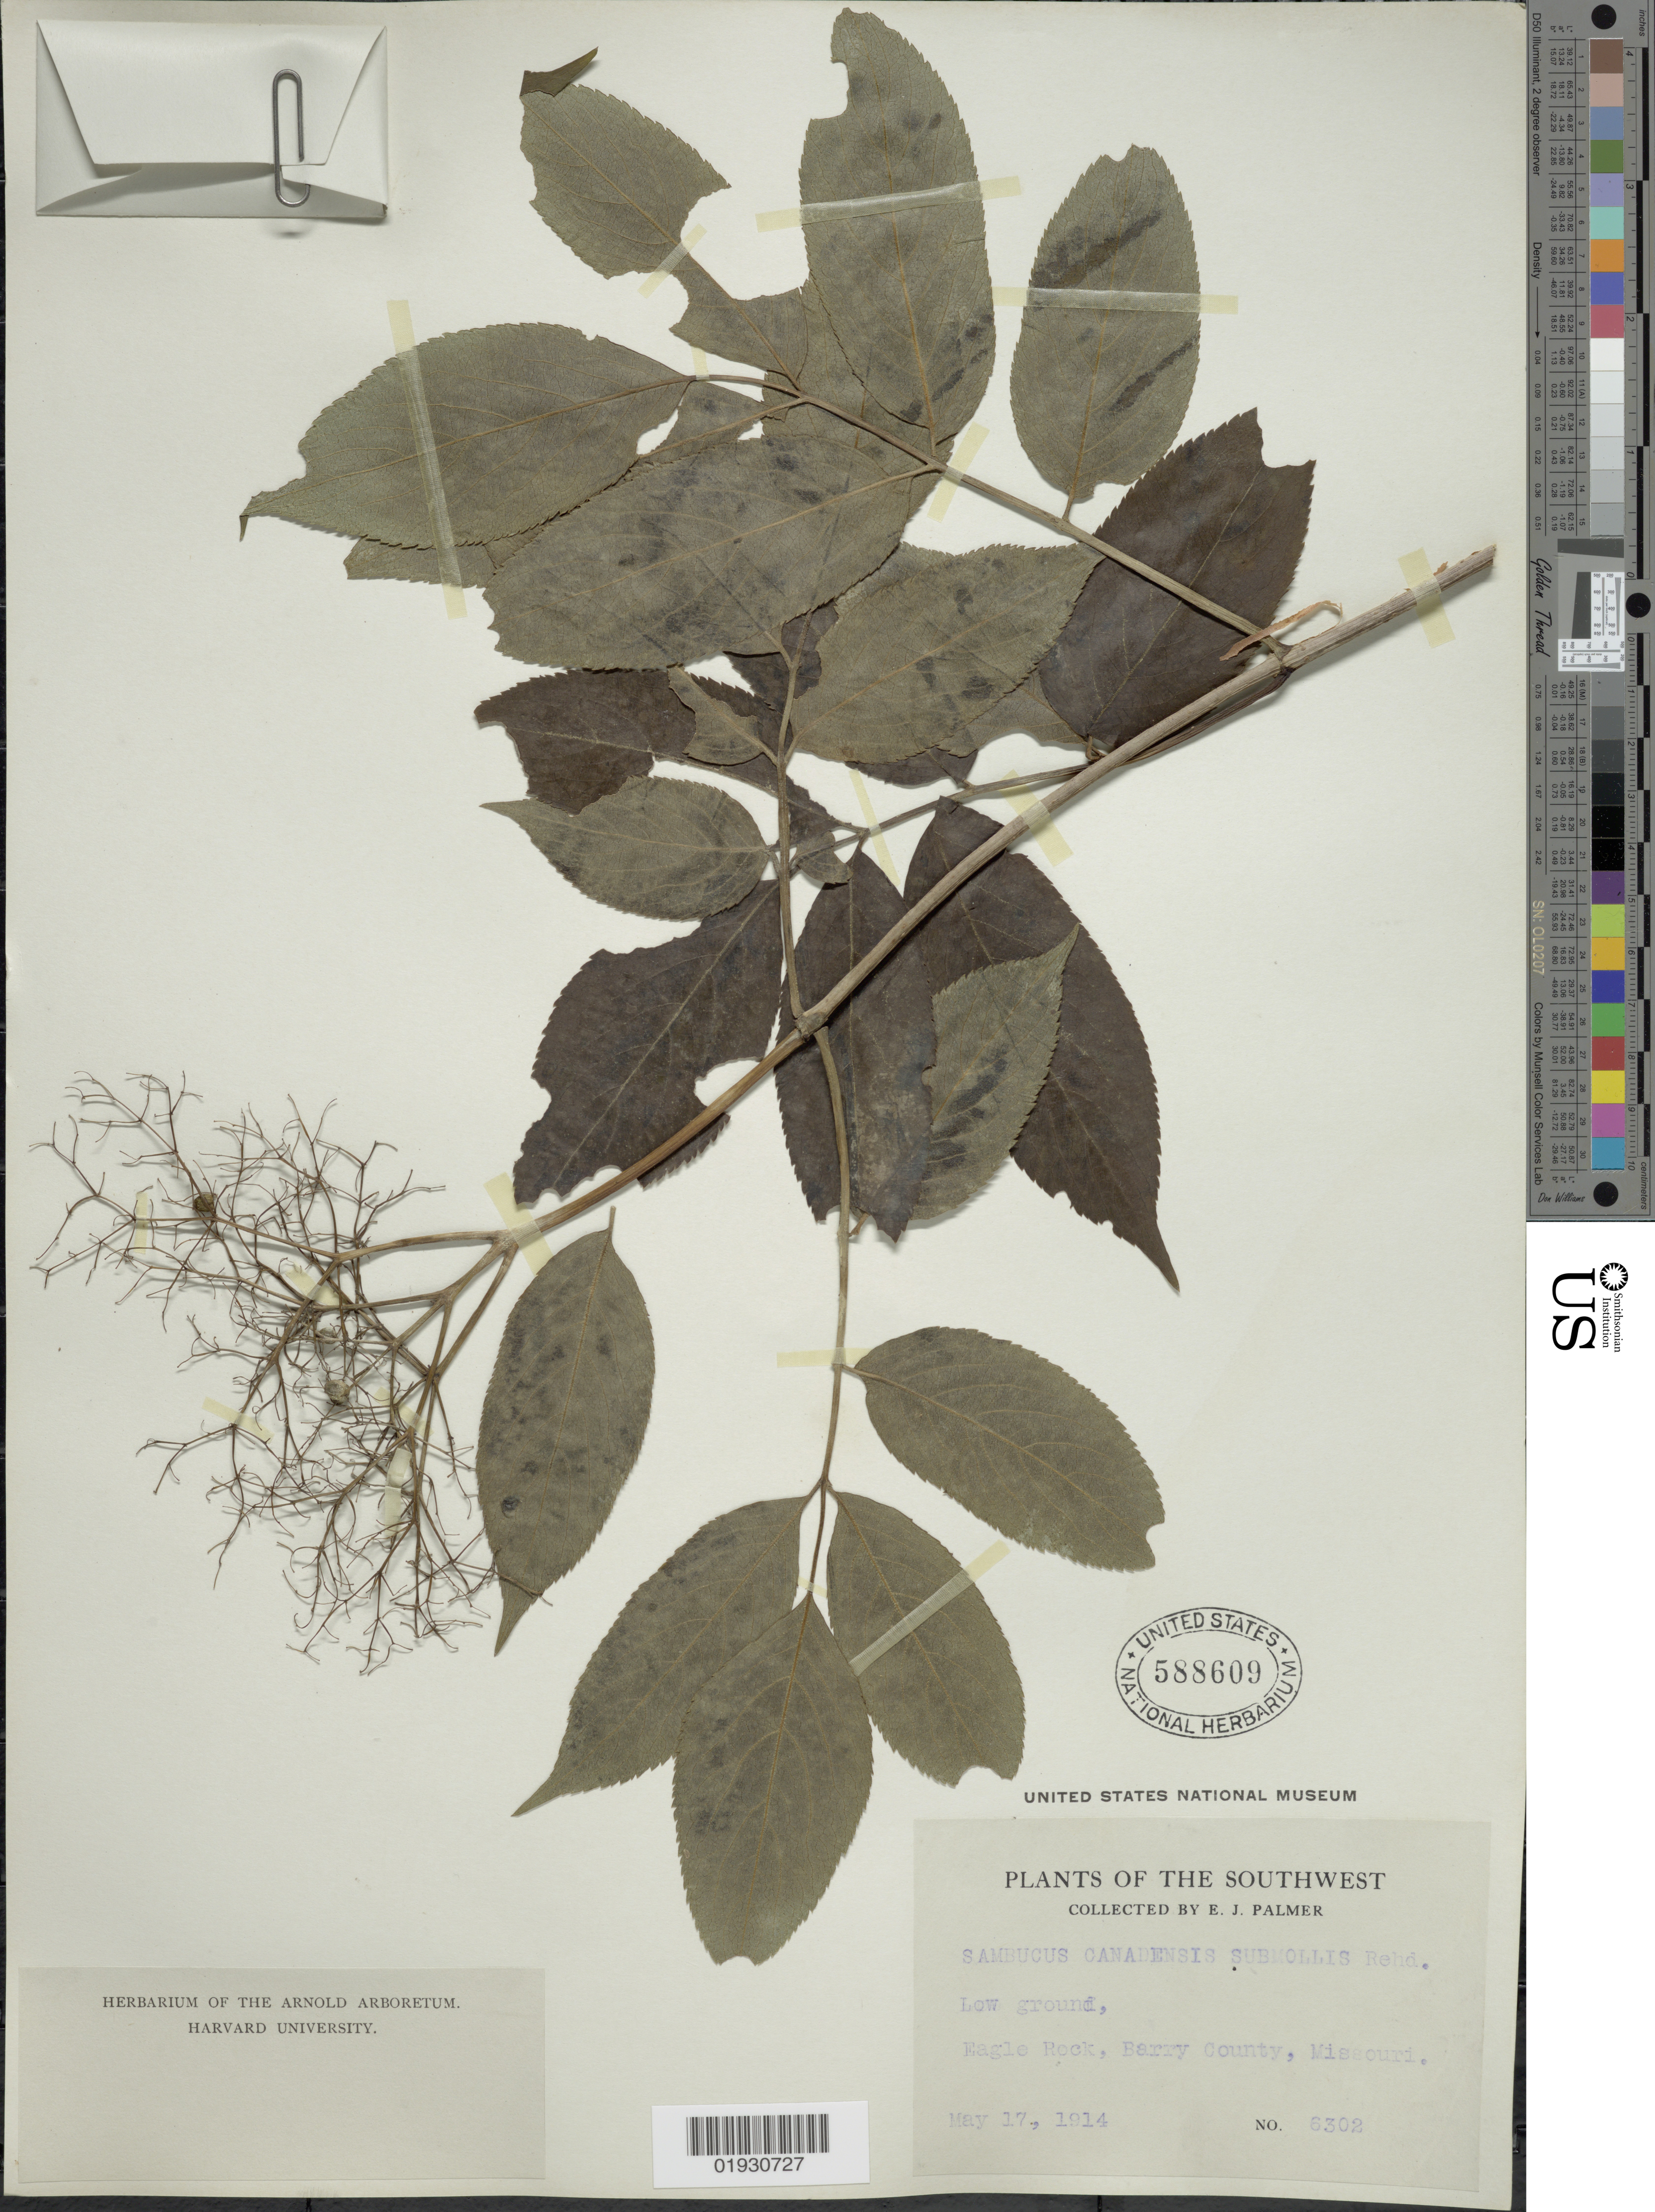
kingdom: Plantae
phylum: Tracheophyta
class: Magnoliopsida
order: Dipsacales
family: Viburnaceae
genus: Sambucus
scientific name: Sambucus canadensis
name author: L.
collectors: E. J. Palmer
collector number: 6302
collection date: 1914-05-17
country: United States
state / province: Missouri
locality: The Southwest, Eagle Rock, Barry County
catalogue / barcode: US 588609